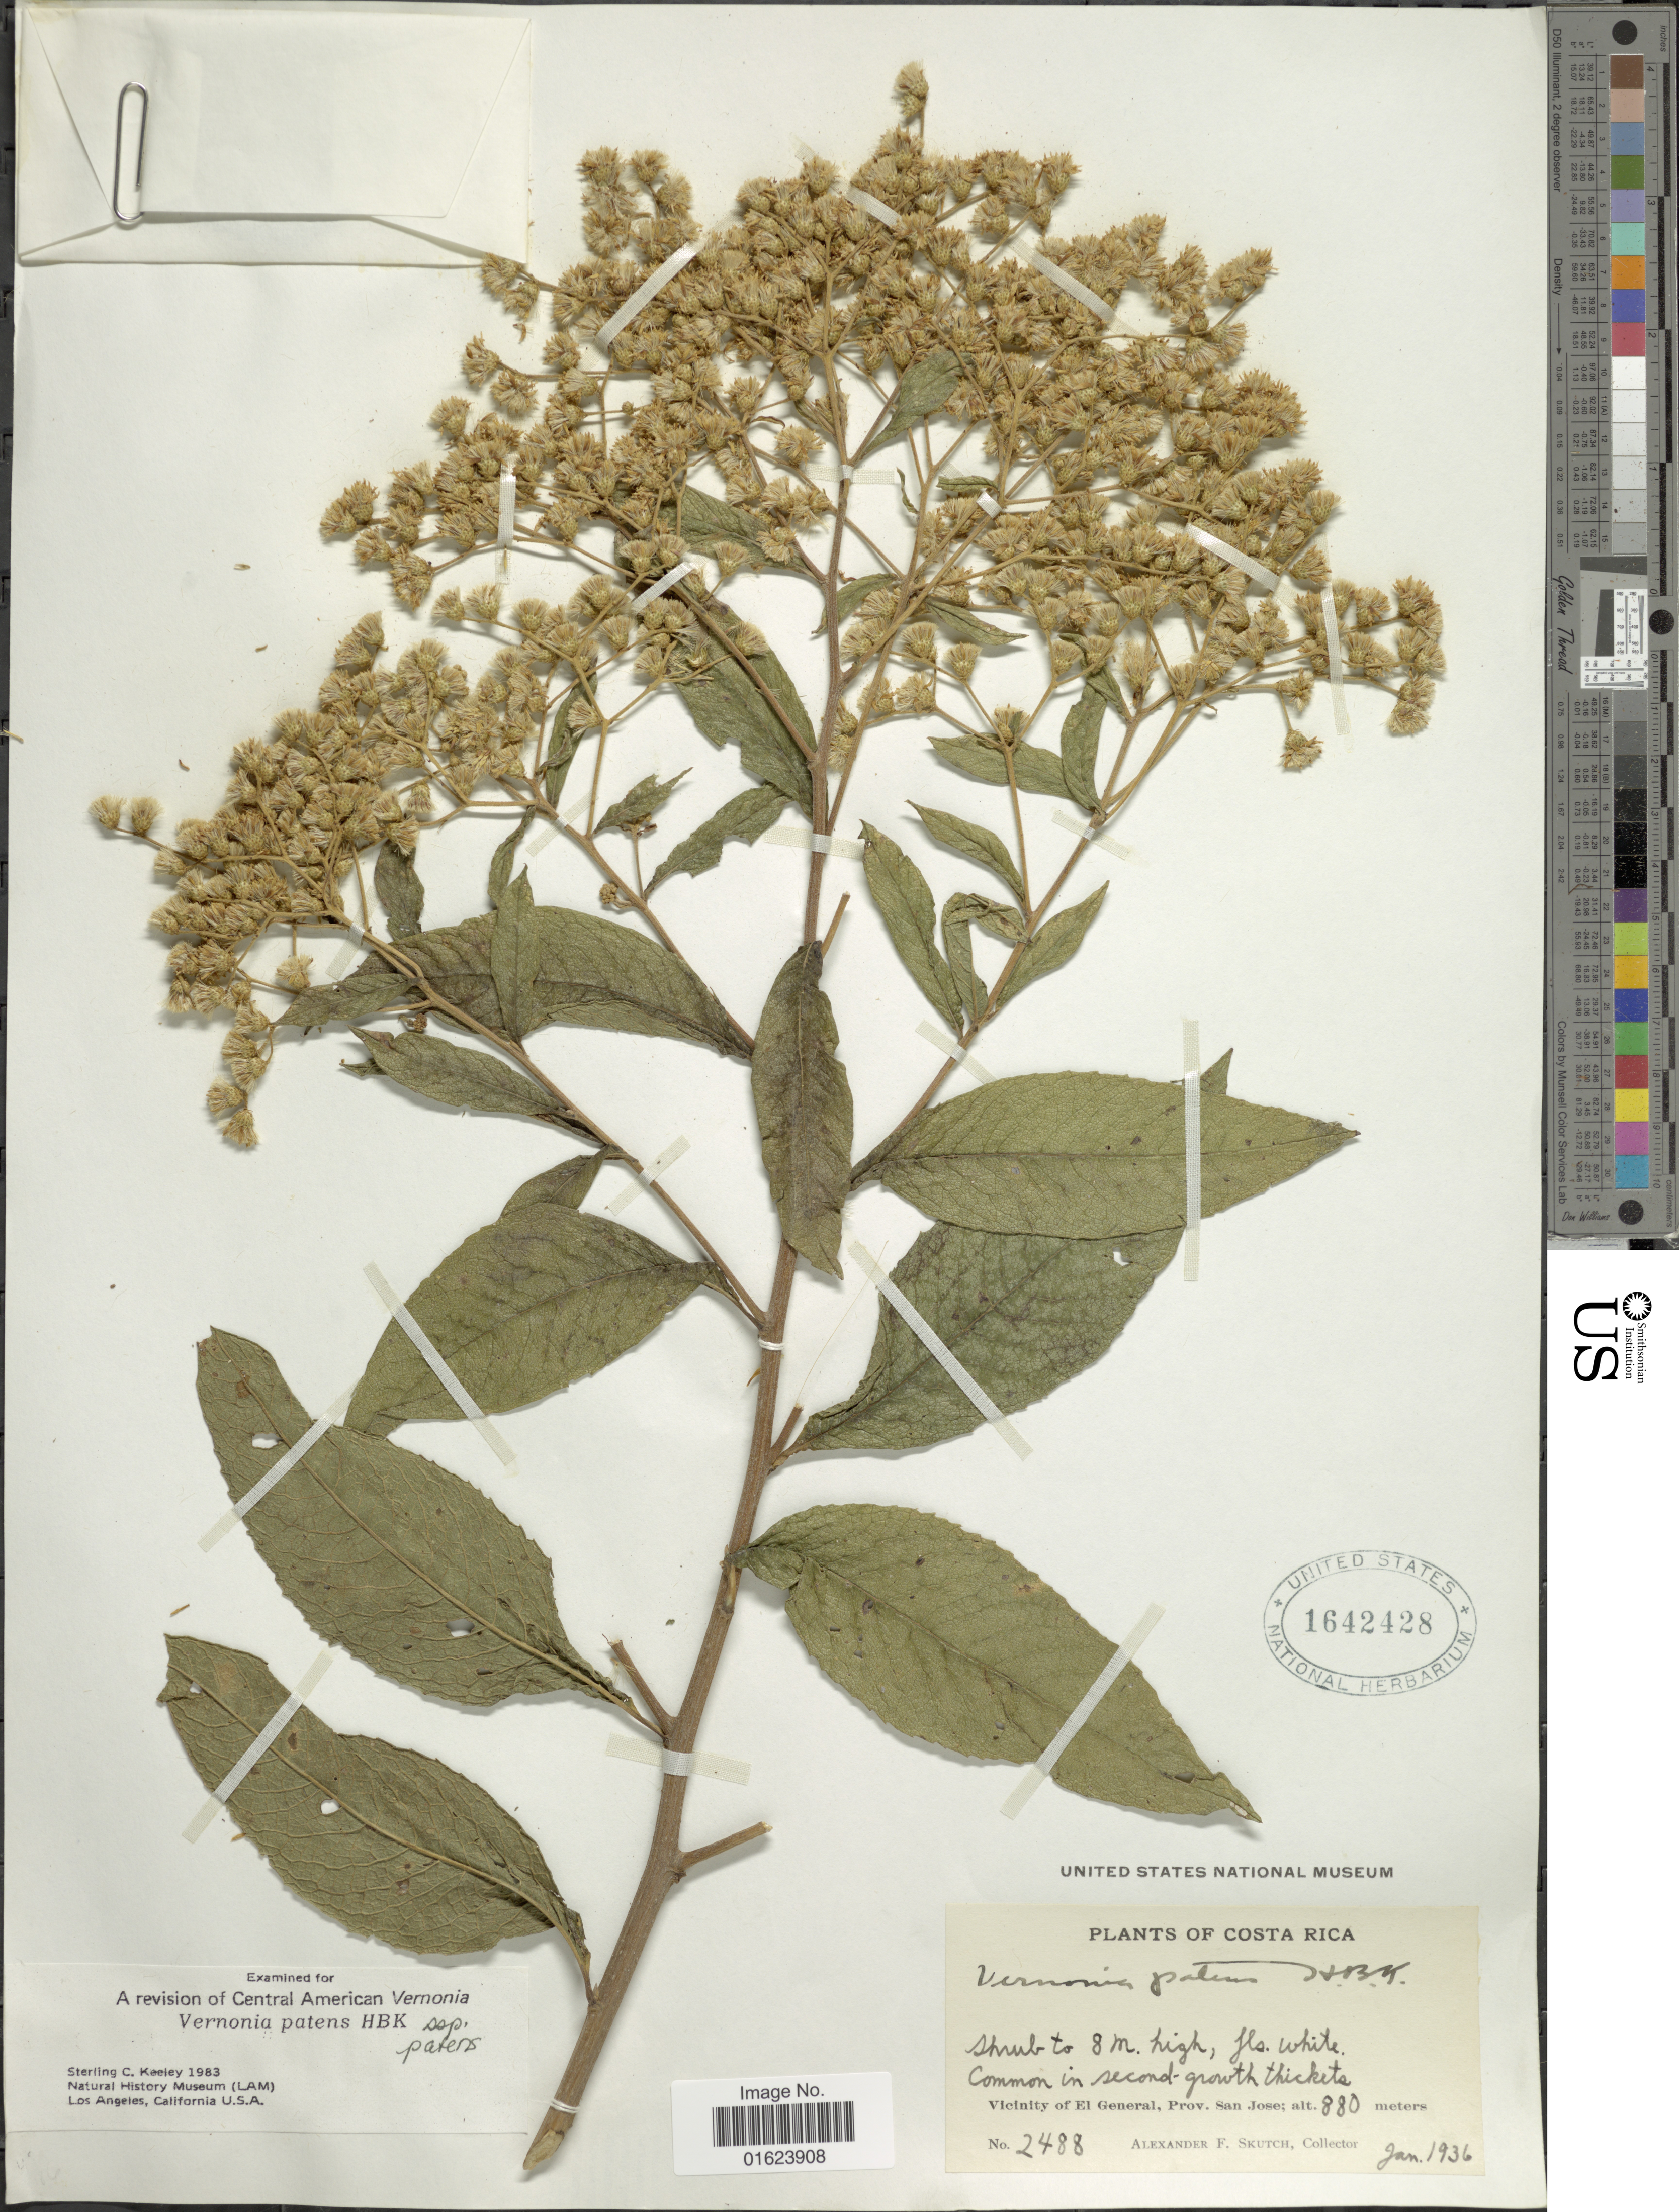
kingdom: Plantae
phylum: Tracheophyta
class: Magnoliopsida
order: Asterales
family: Asteraceae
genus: Vernonanthura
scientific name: Vernonanthura patens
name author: (Kunth) H. Rob.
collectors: A. F. Skutch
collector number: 2488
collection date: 1936-01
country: Costa Rica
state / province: San José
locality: Costa Rica. Vicinity of El General , Prov. San Jose.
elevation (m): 880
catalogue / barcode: US 1642428